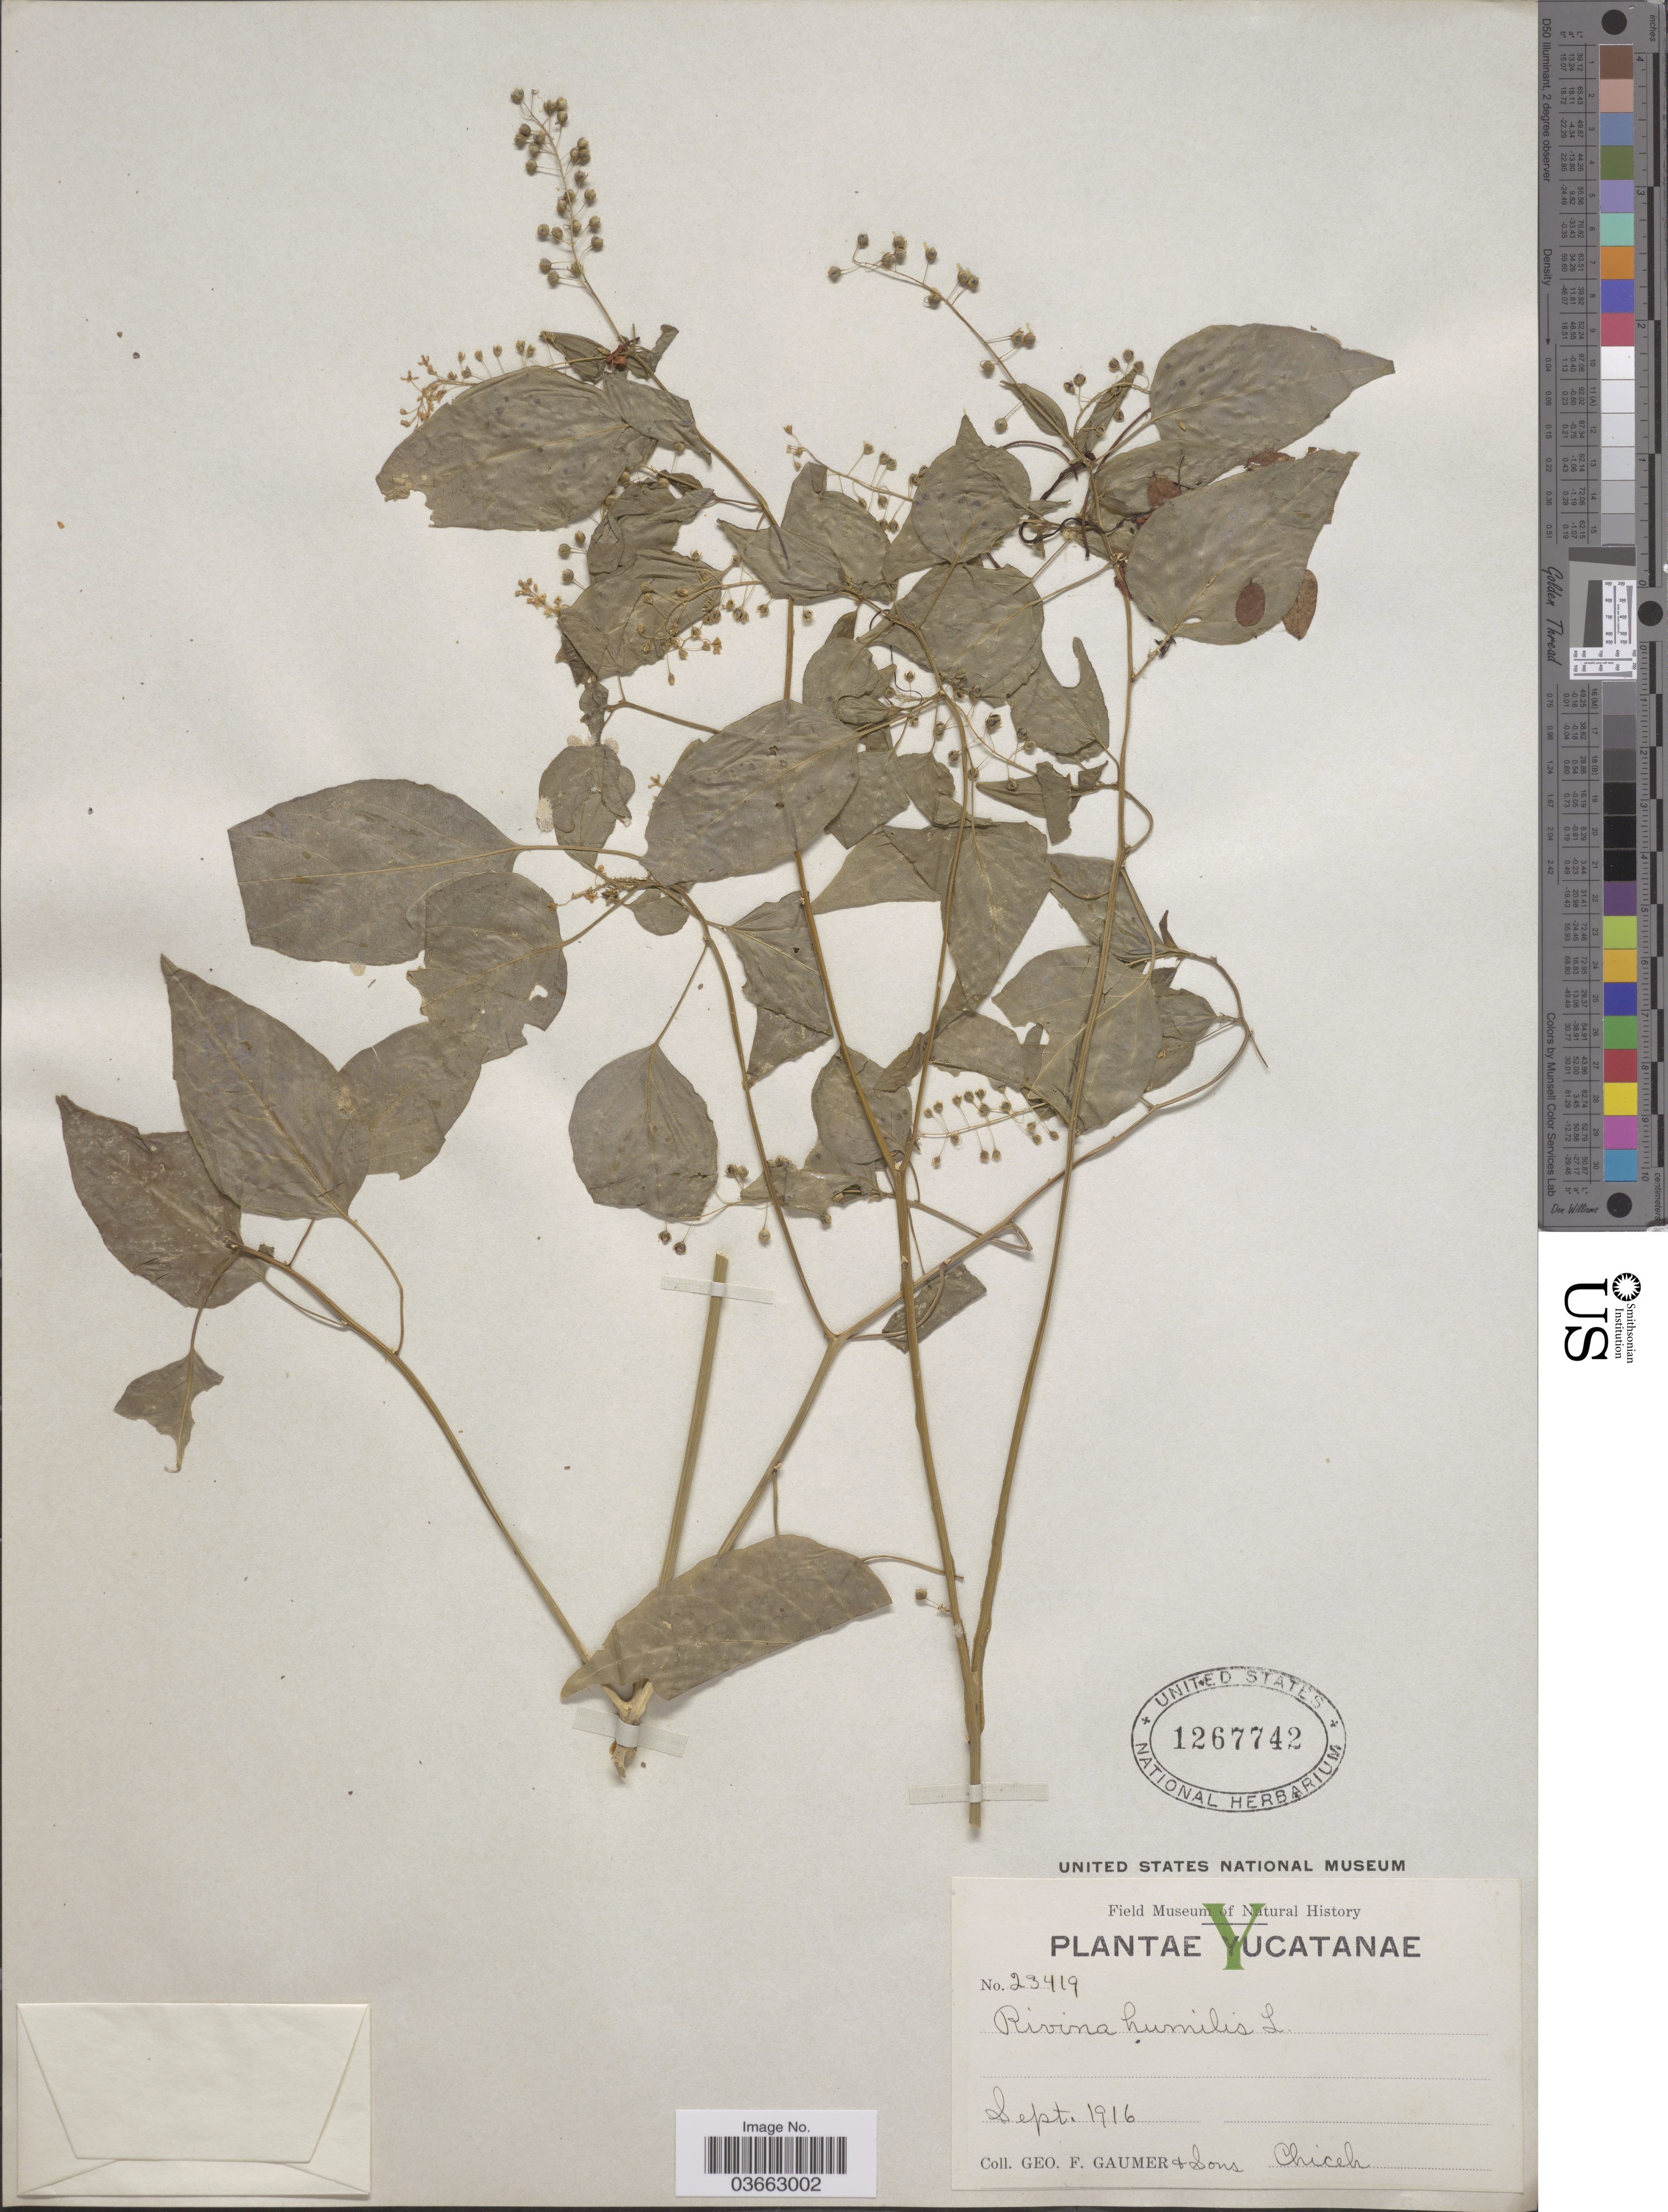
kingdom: Plantae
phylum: Tracheophyta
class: Magnoliopsida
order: Caryophyllales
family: Phytolaccaceae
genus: Rivina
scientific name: Rivina humilis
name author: L.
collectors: G. F. Gaumer & et al.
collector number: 23419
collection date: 1916-09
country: Mexico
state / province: Yucatán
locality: Chiceh.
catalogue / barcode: US 1267742